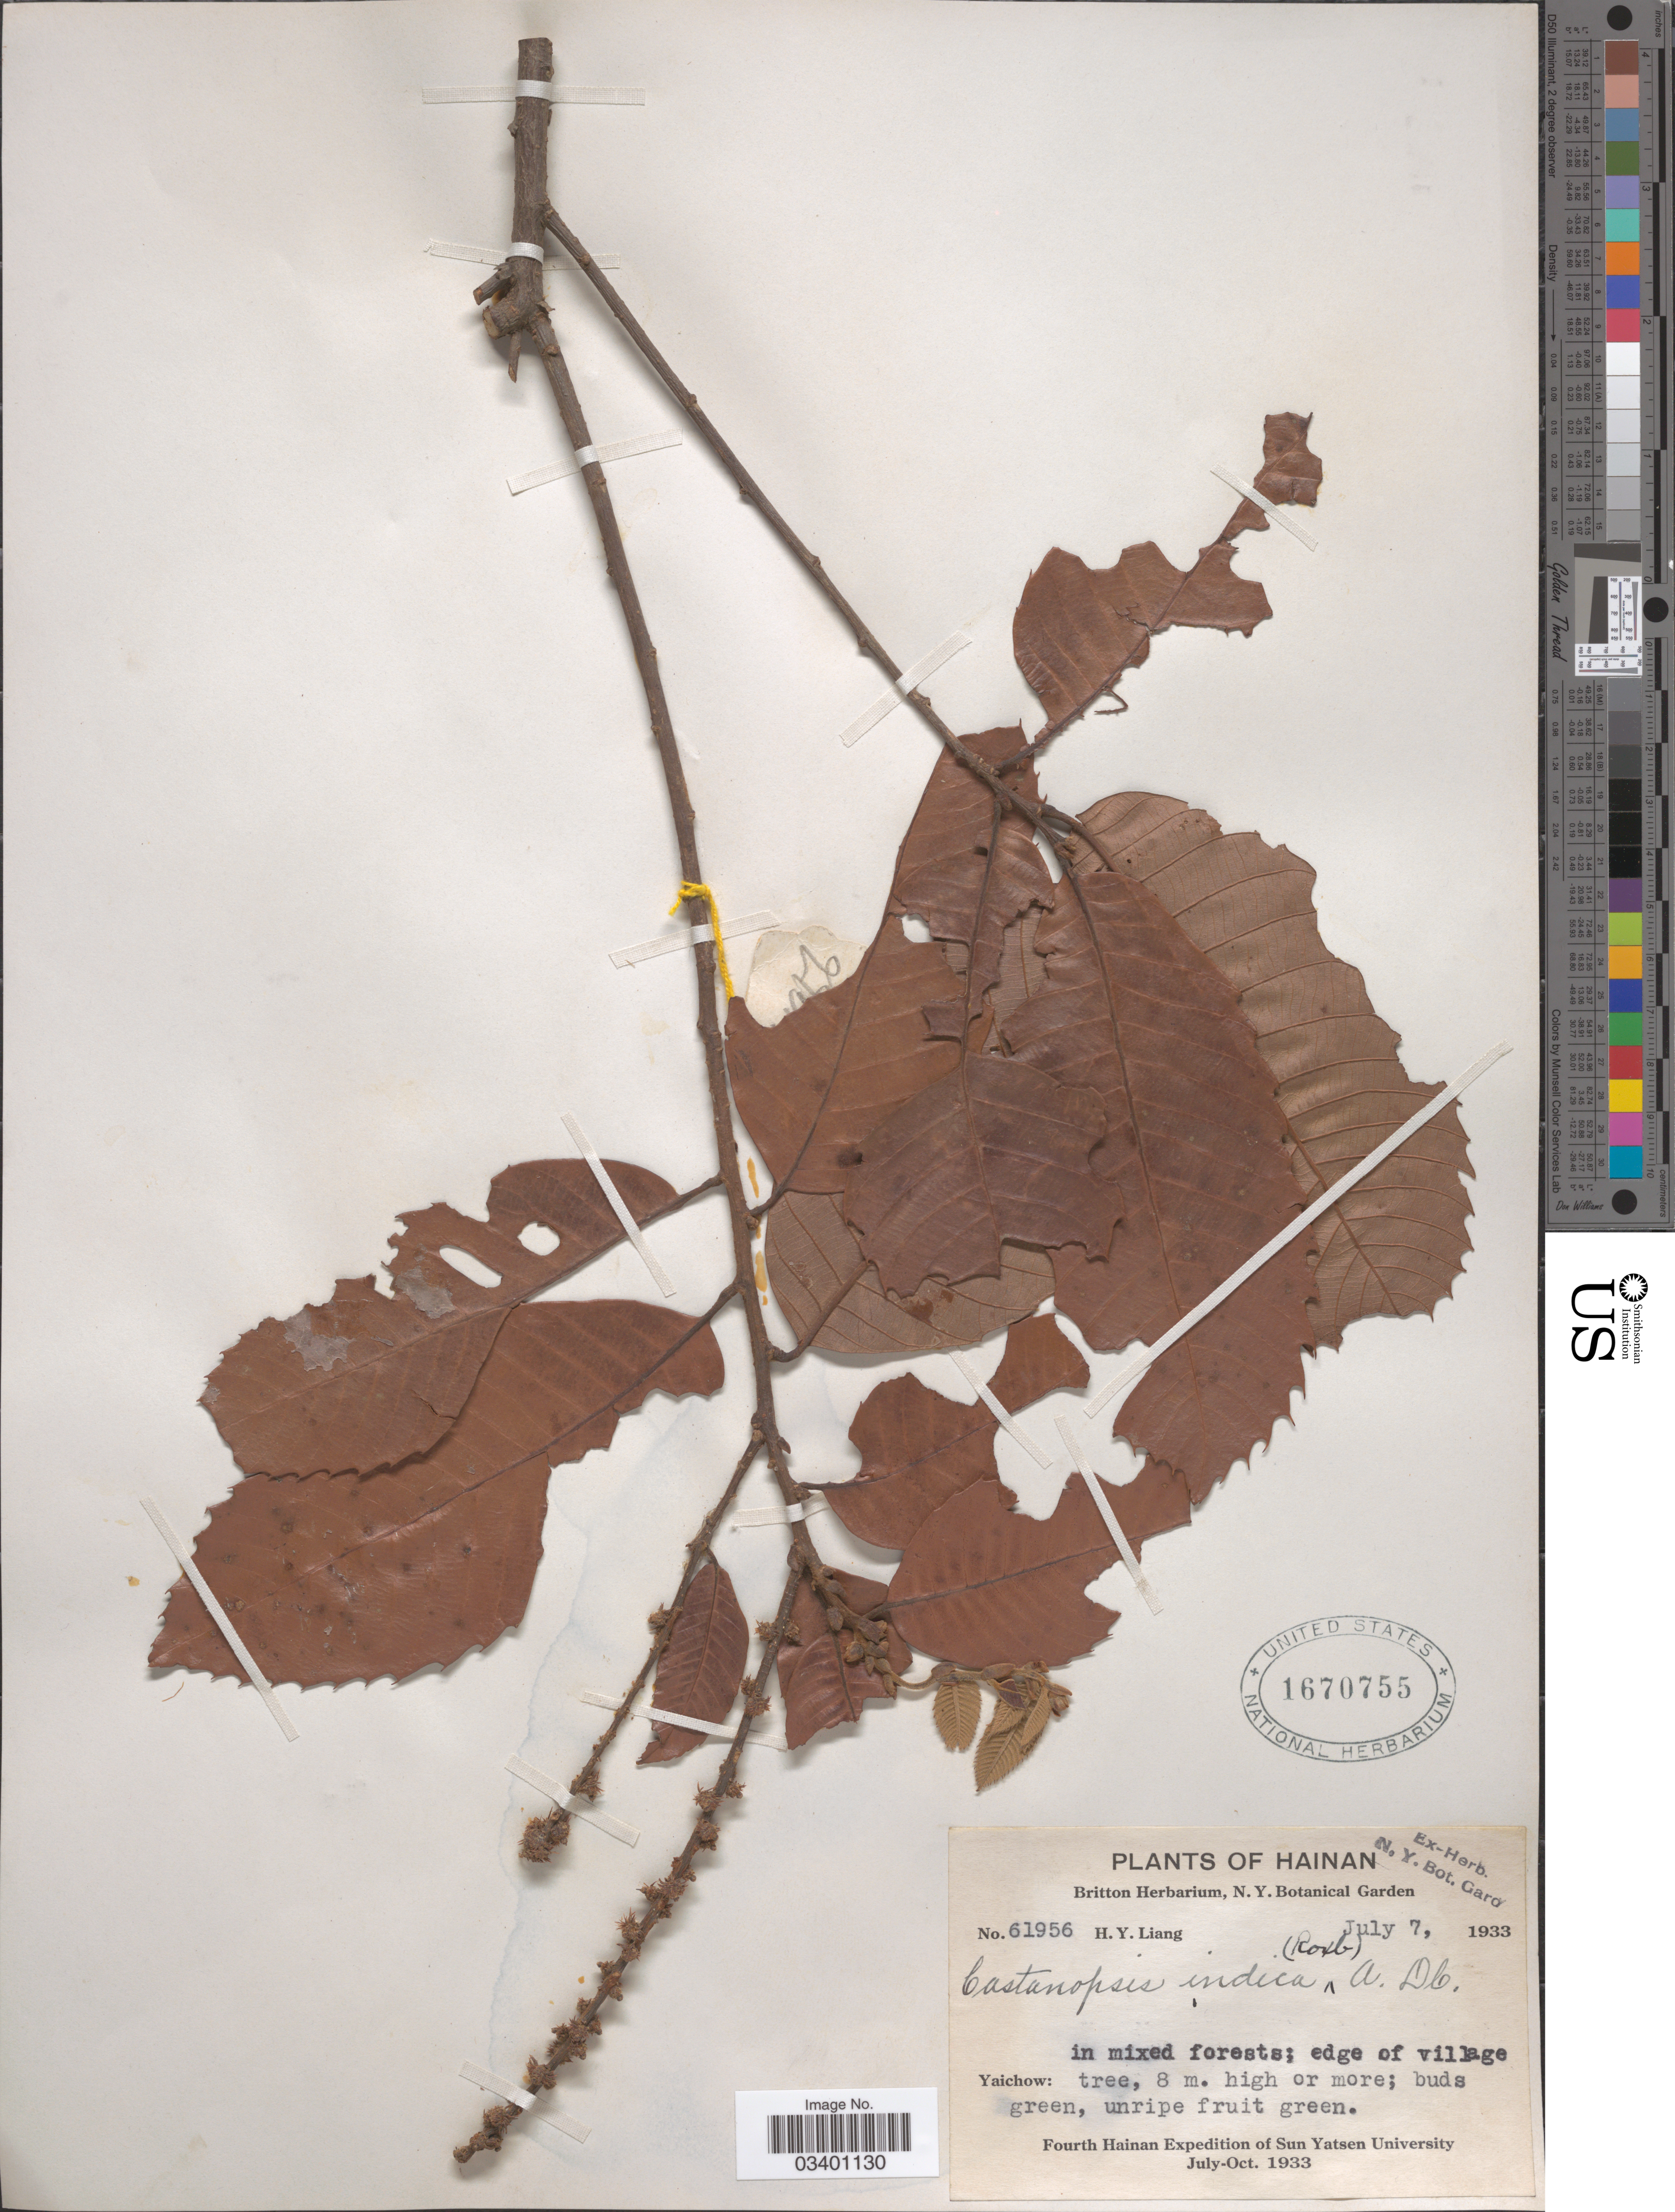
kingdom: Plantae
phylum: Tracheophyta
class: Magnoliopsida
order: Fagales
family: Fagaceae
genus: Castanopsis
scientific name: Castanopsis indica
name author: (Roxb.) A. DC.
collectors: H. Y. Liang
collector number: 61956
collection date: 1933-07-07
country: China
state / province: Hainan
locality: Yaichow: in mixed forests: edge of village.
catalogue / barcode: US 1670755